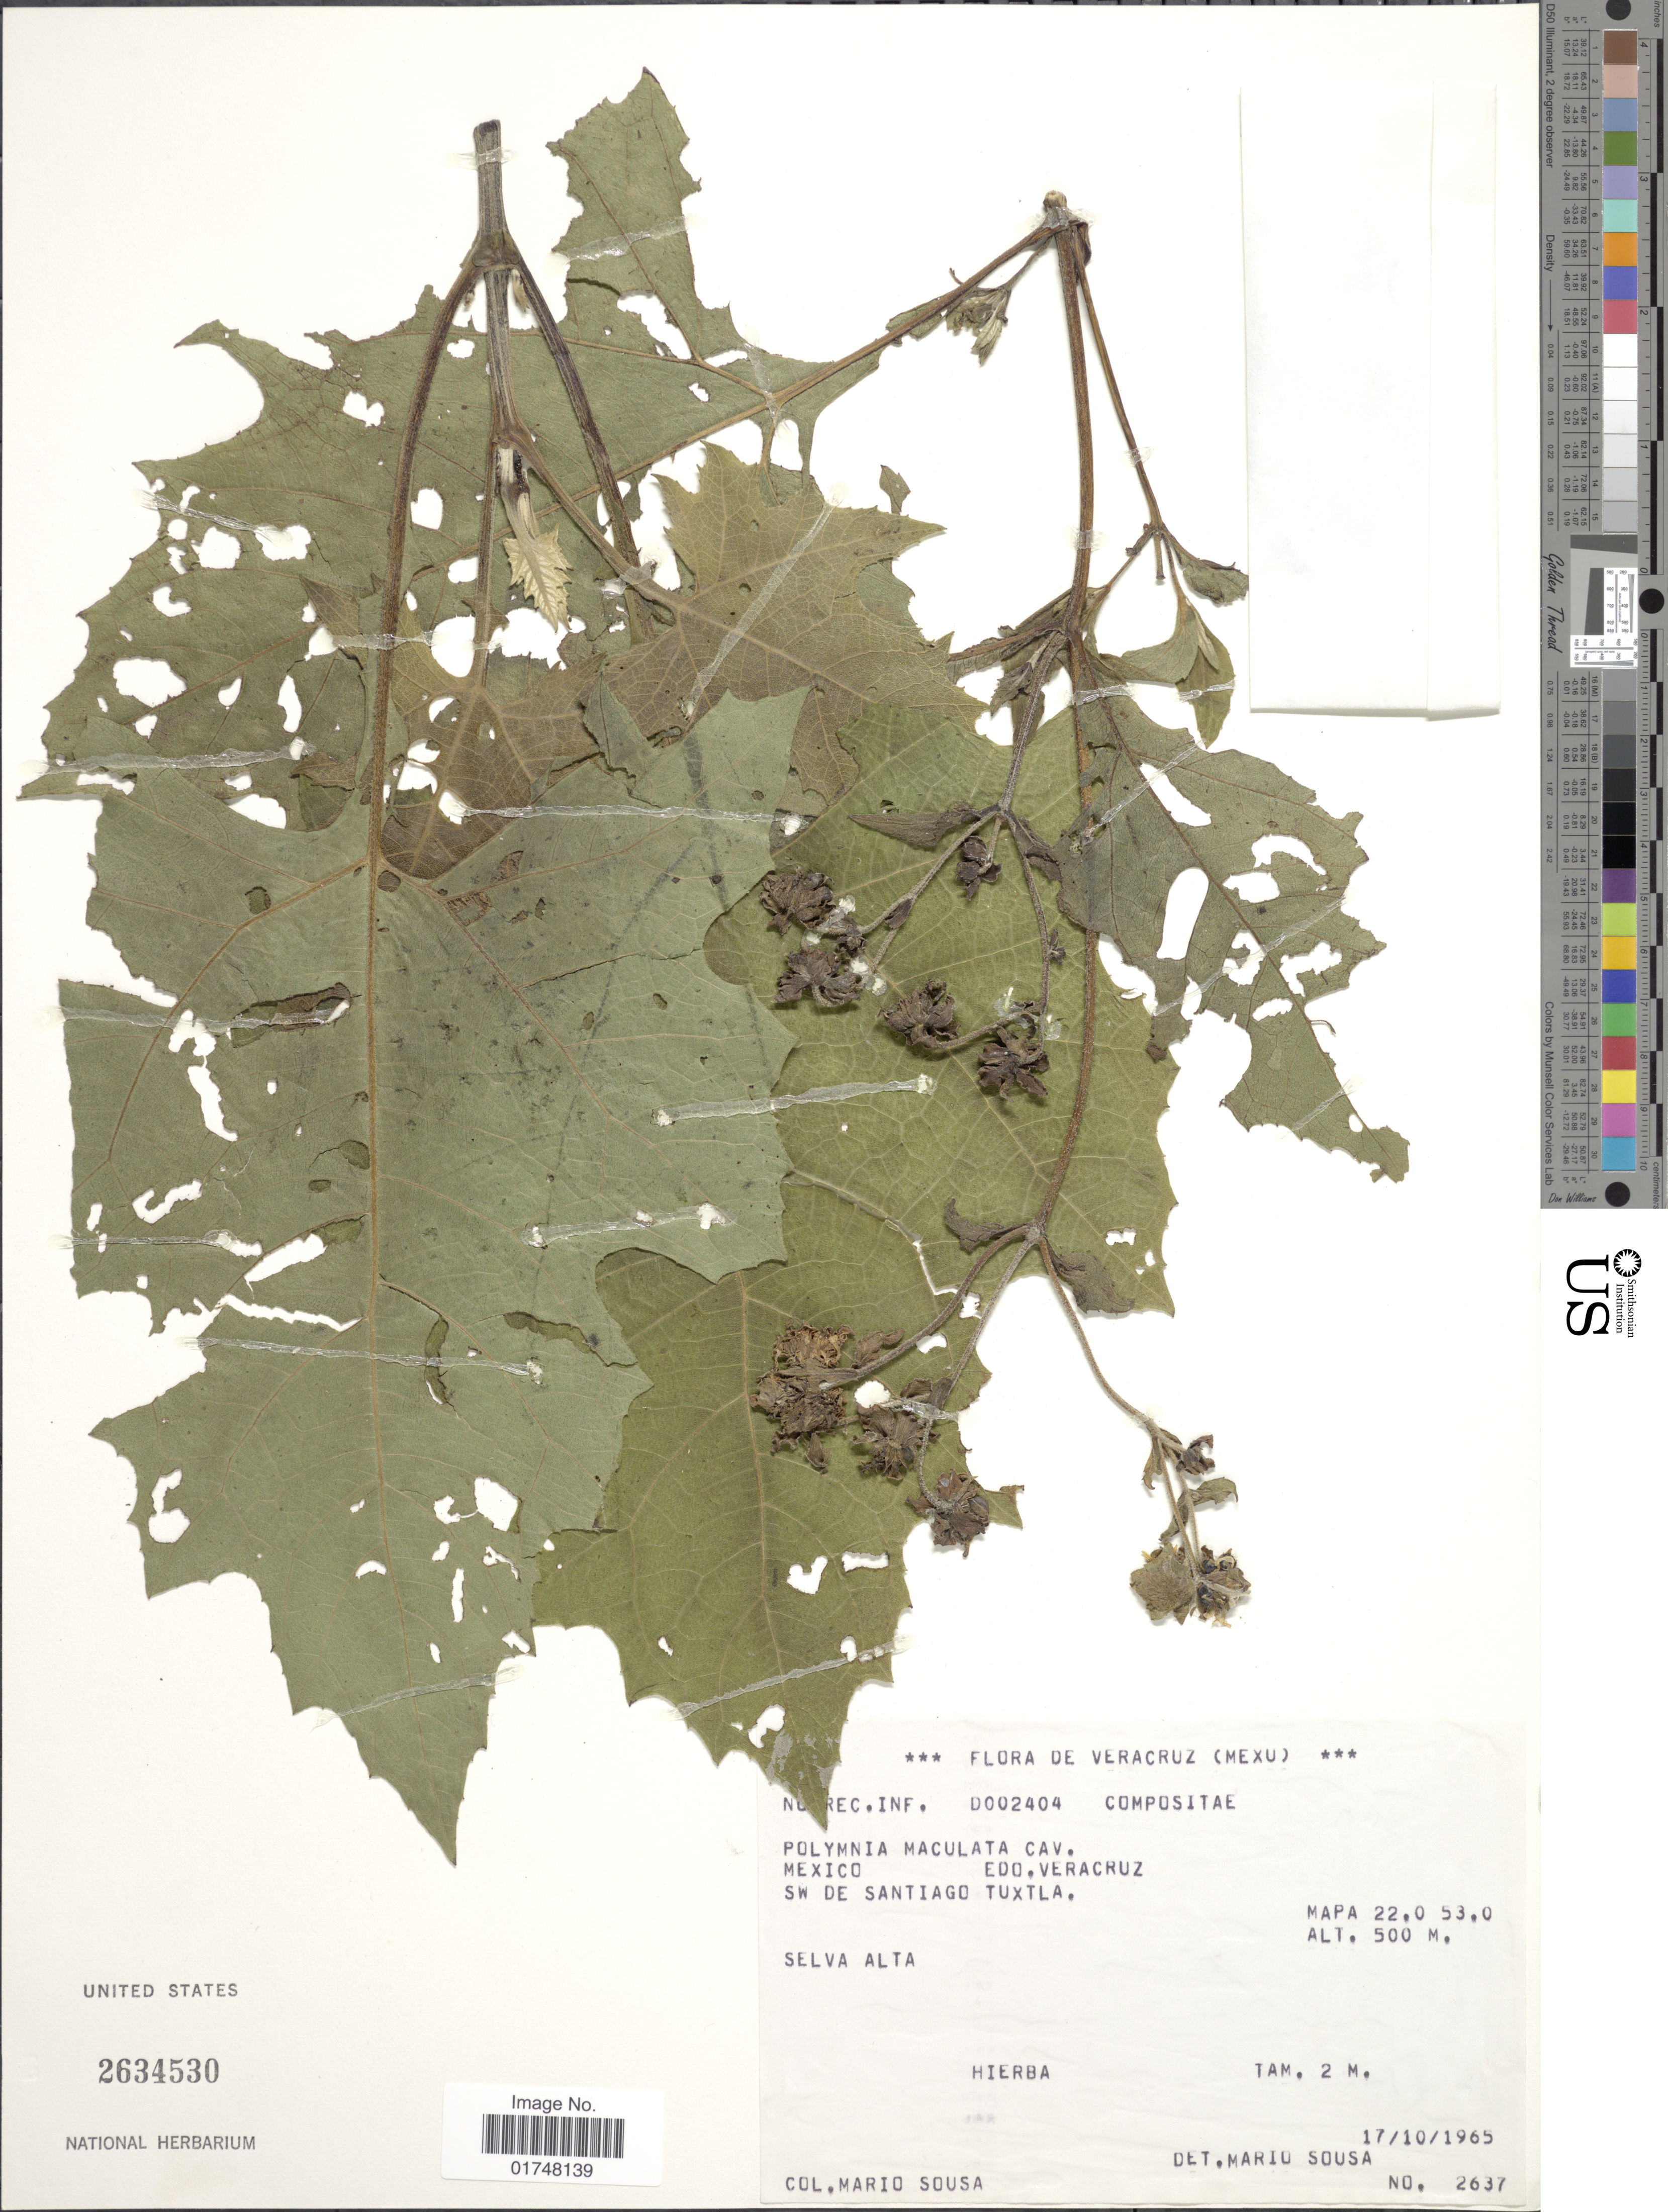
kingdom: Plantae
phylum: Tracheophyta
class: Magnoliopsida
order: Asterales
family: Asteraceae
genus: Smallanthus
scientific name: Smallanthus maculatus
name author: (Cav.) H. Rob.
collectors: M. Sousa S.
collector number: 2637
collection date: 1965-10-17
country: Mexico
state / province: Veracruz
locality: Sw de Santiago Tuxtla. mapa 22.0 53.0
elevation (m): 500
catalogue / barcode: US 2634530